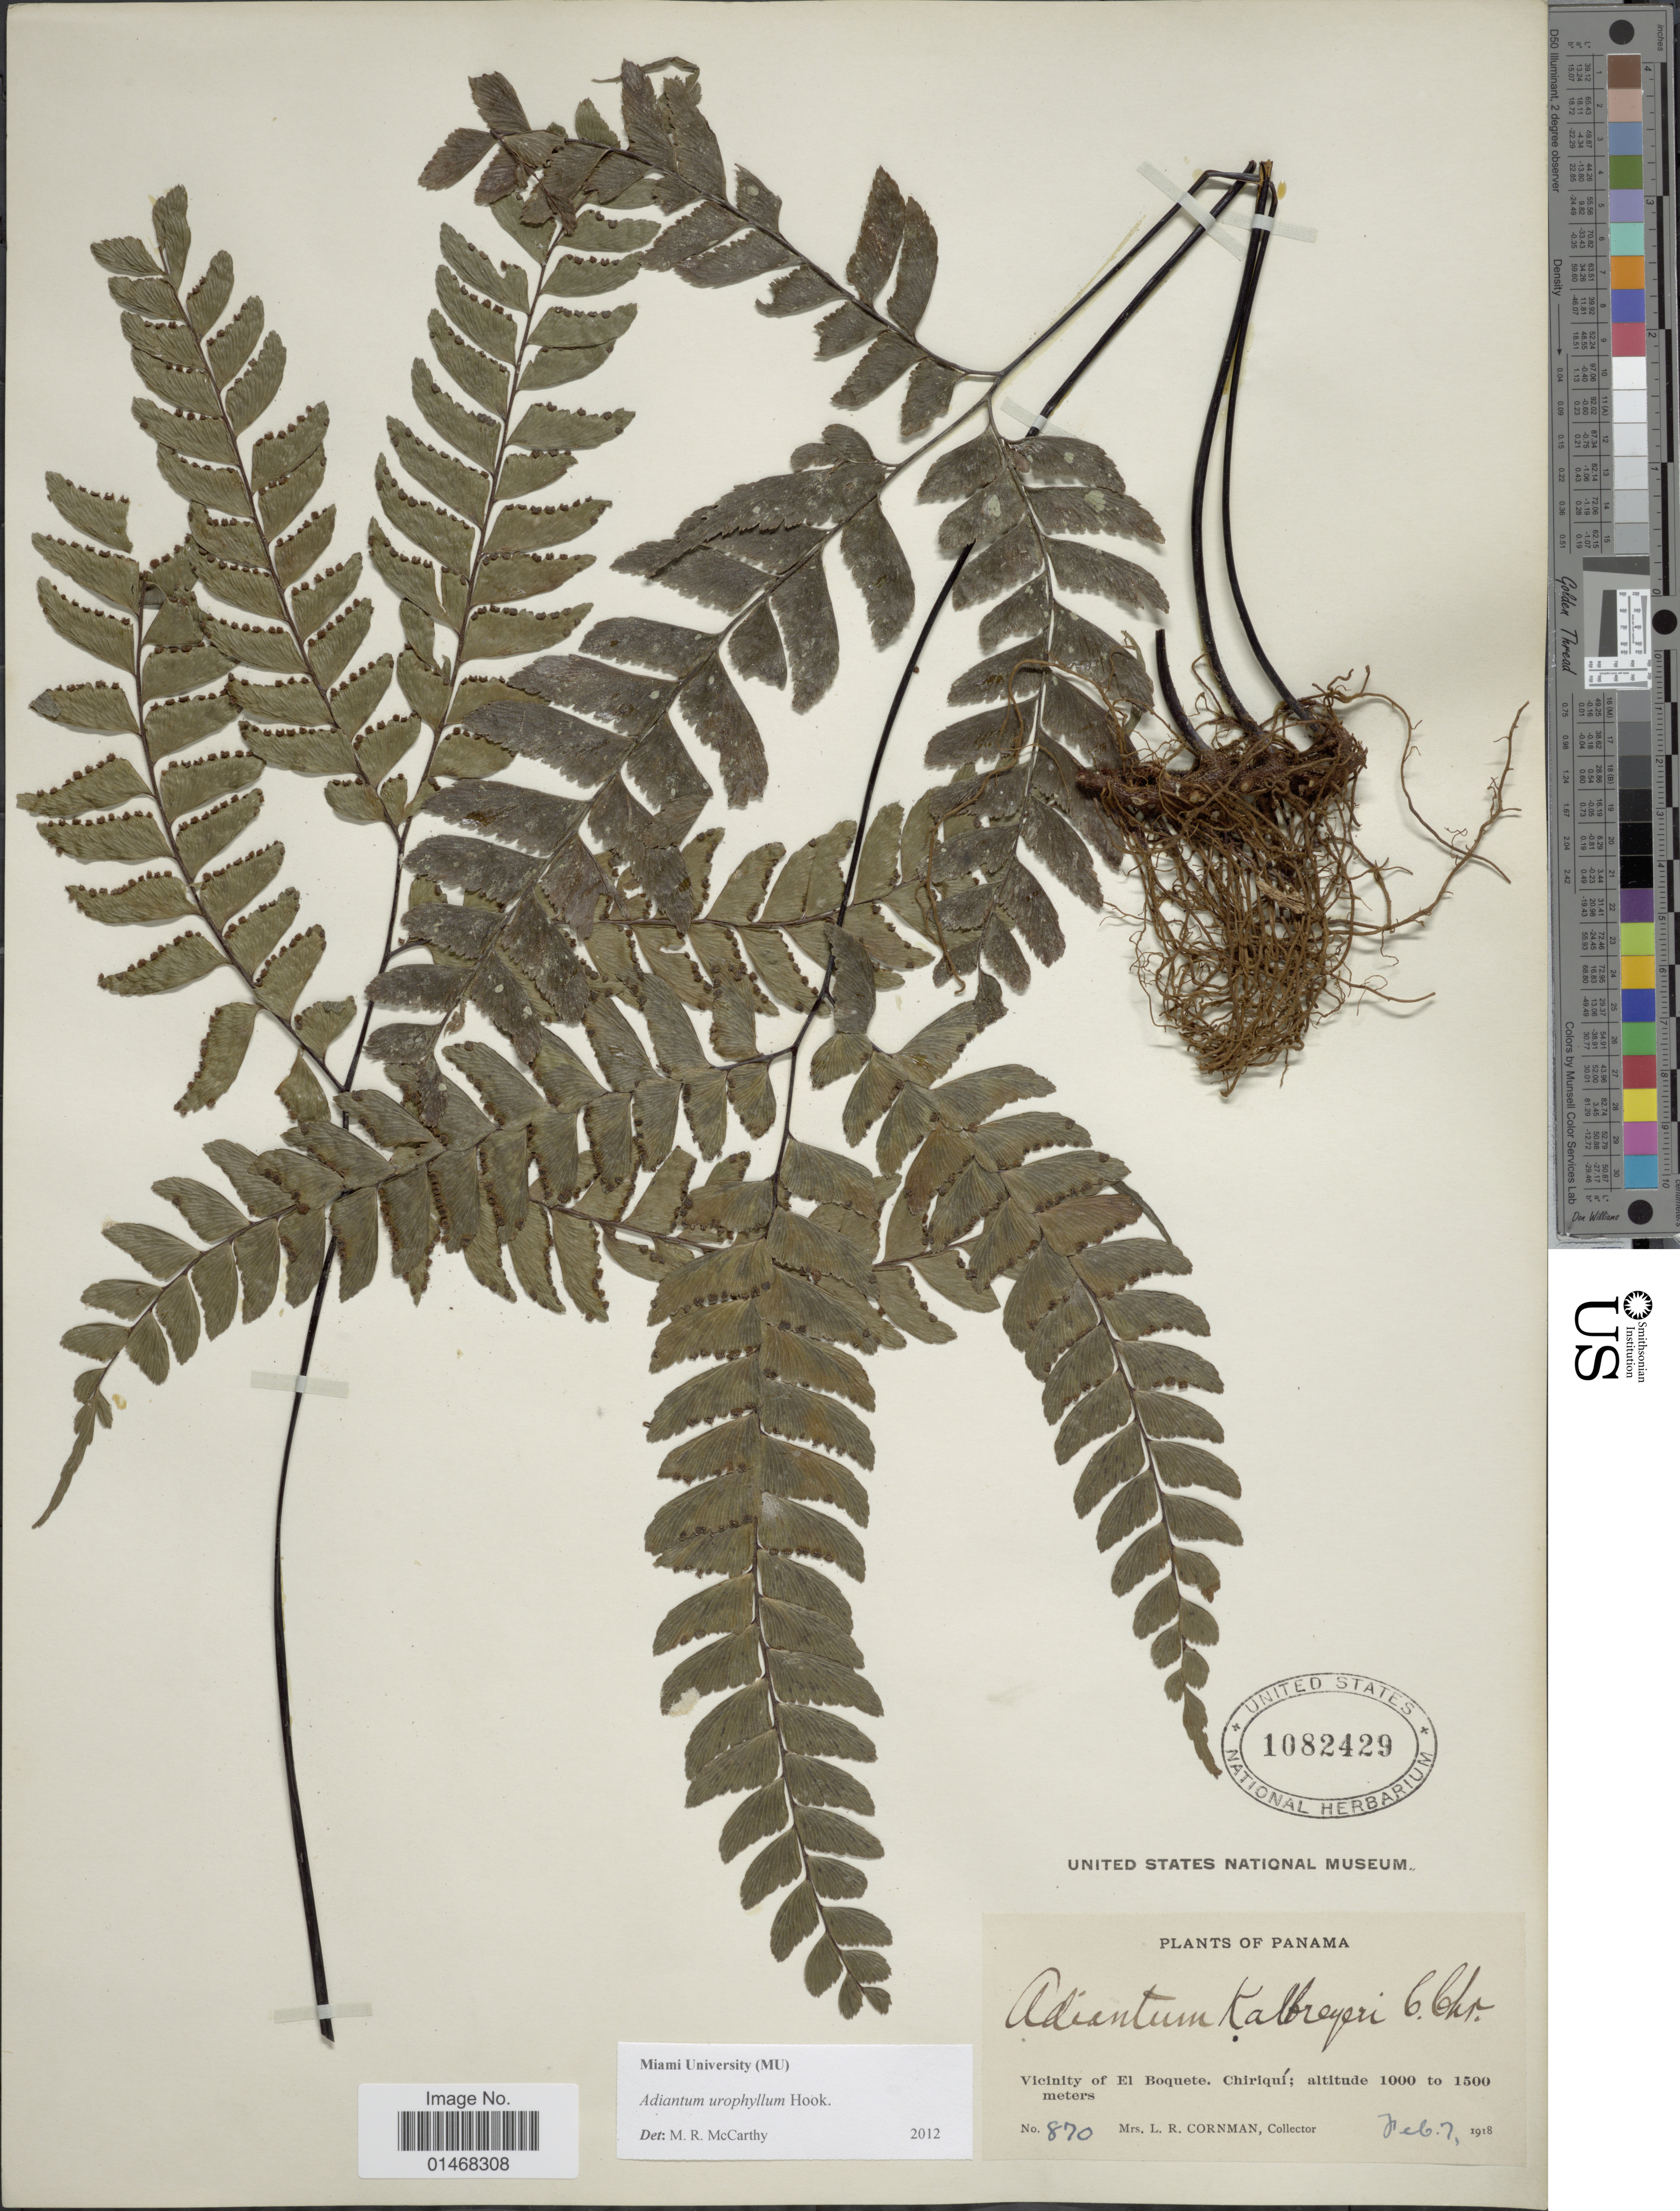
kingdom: Plantae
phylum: Tracheophyta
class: Polypodiopsida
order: Polypodiales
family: Pteridaceae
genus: Adiantum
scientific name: Adiantum urophyllum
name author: Hook.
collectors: L. Cornman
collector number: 870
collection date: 1918-02-07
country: Panama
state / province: Chiriqui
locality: Vicinity of El Boquete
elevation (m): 1000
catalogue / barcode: US 1082429